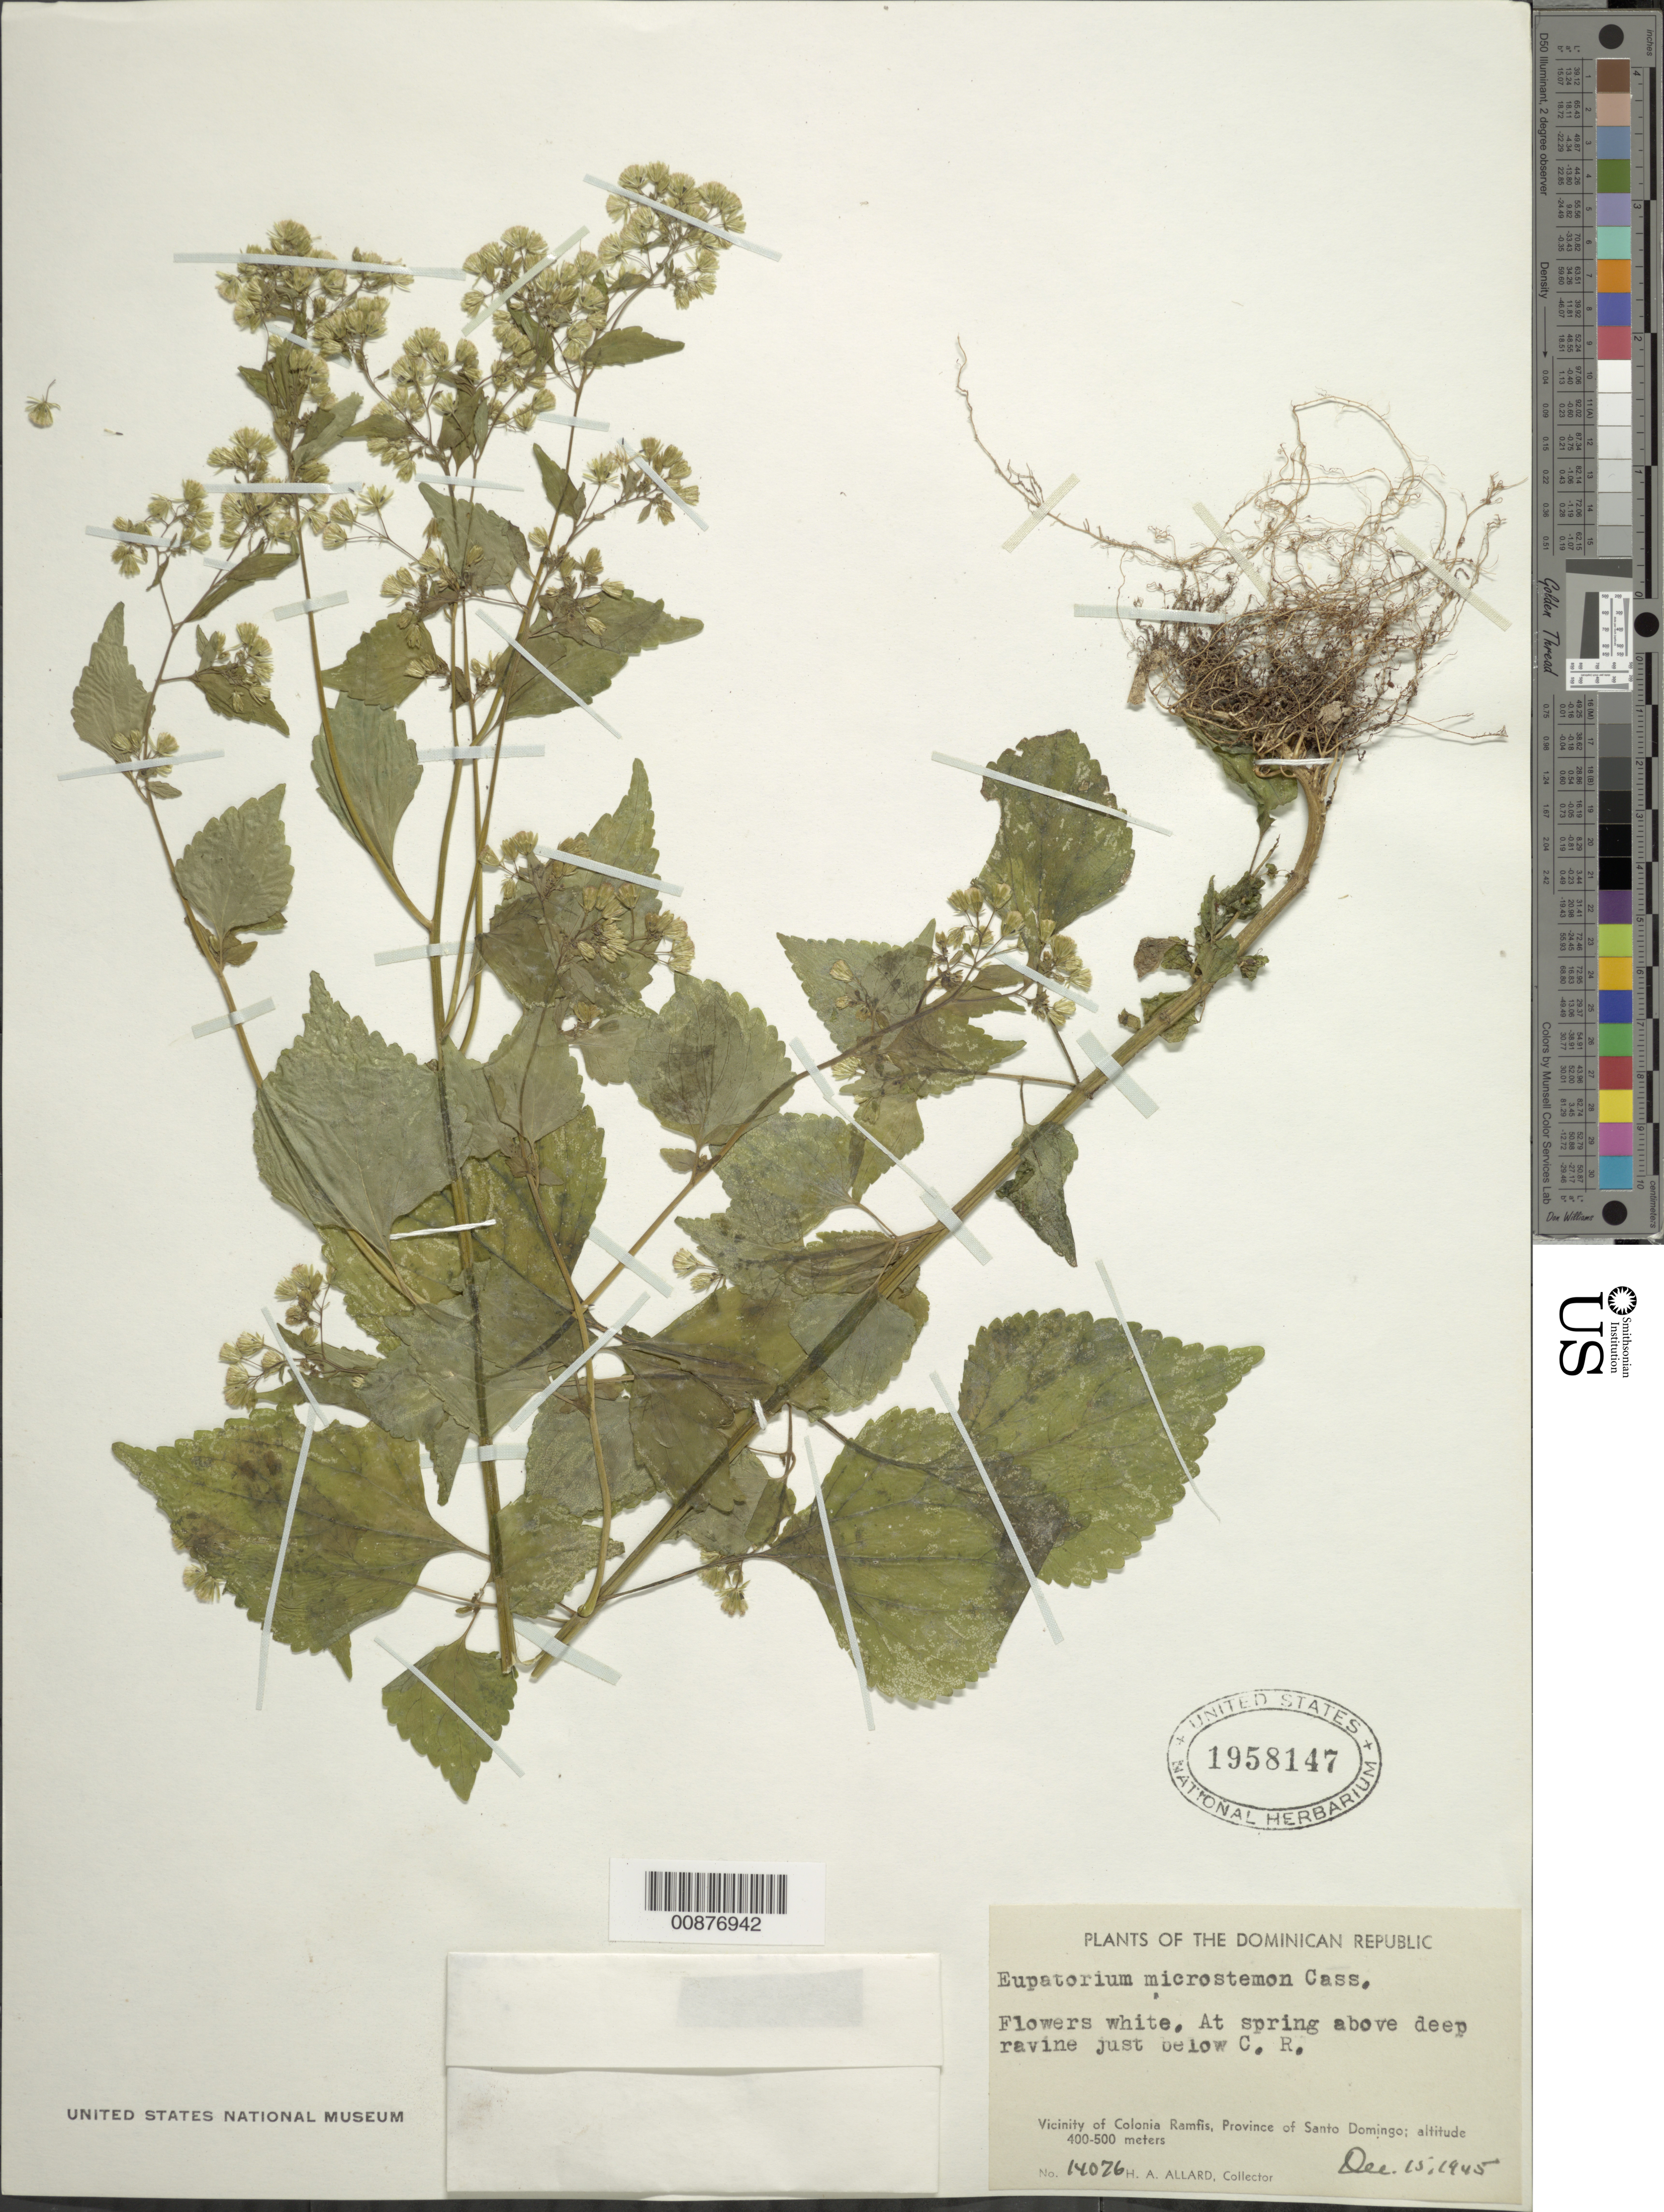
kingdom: Plantae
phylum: Tracheophyta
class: Magnoliopsida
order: Asterales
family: Asteraceae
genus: Fleischmannia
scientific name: Fleischmannia microstemon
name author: (Cass.) R.M. King & H. Rob.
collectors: H. A. Allard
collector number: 14076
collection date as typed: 15 Dec 1945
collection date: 1945-12-15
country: Dominican Republic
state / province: San Cristóbal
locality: Just below C.R. Vicinity of Colonia Ramfis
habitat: At spring above deep ravine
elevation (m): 400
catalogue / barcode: US 1958147